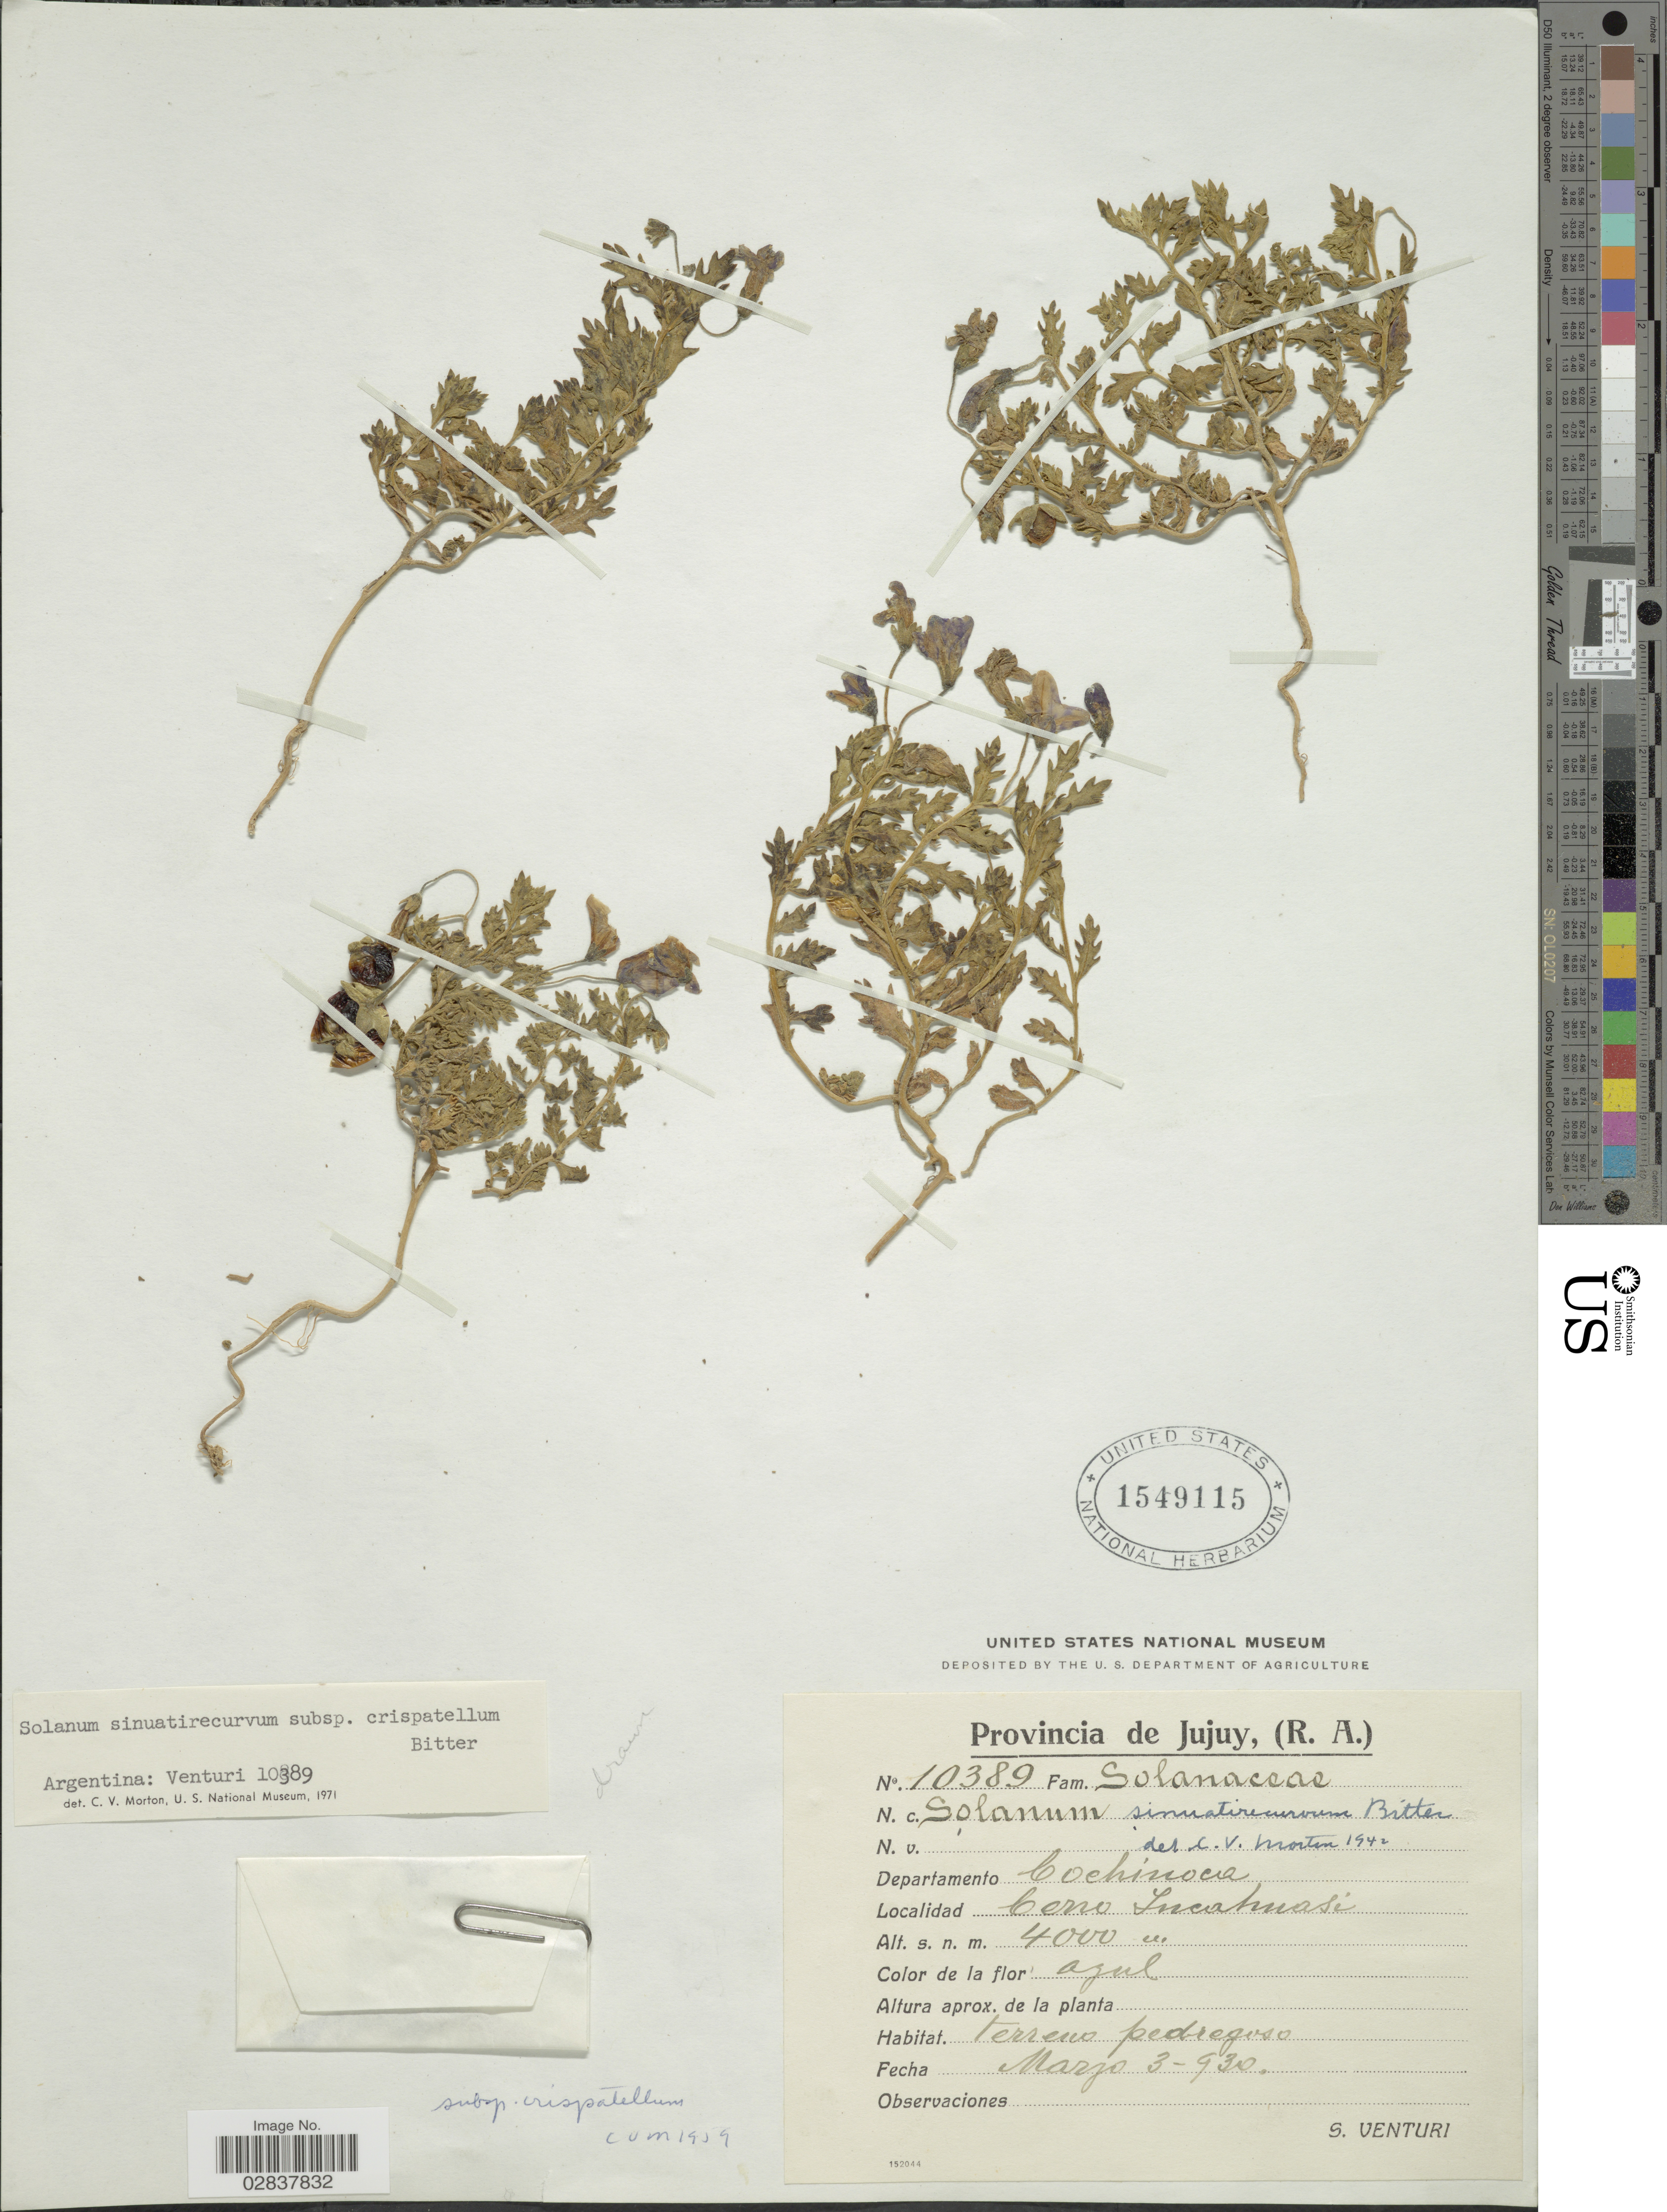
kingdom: Plantae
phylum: Tracheophyta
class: Magnoliopsida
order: Solanales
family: Solanaceae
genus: Solanum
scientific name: Solanum sinuatirecurvum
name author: Bitter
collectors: S. Venturi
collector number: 10389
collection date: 1930-03-03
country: Argentina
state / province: Jujuy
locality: (R.A.) Departamento Cochinoca, Cerro Incahuasi.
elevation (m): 4000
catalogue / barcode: US 1549115